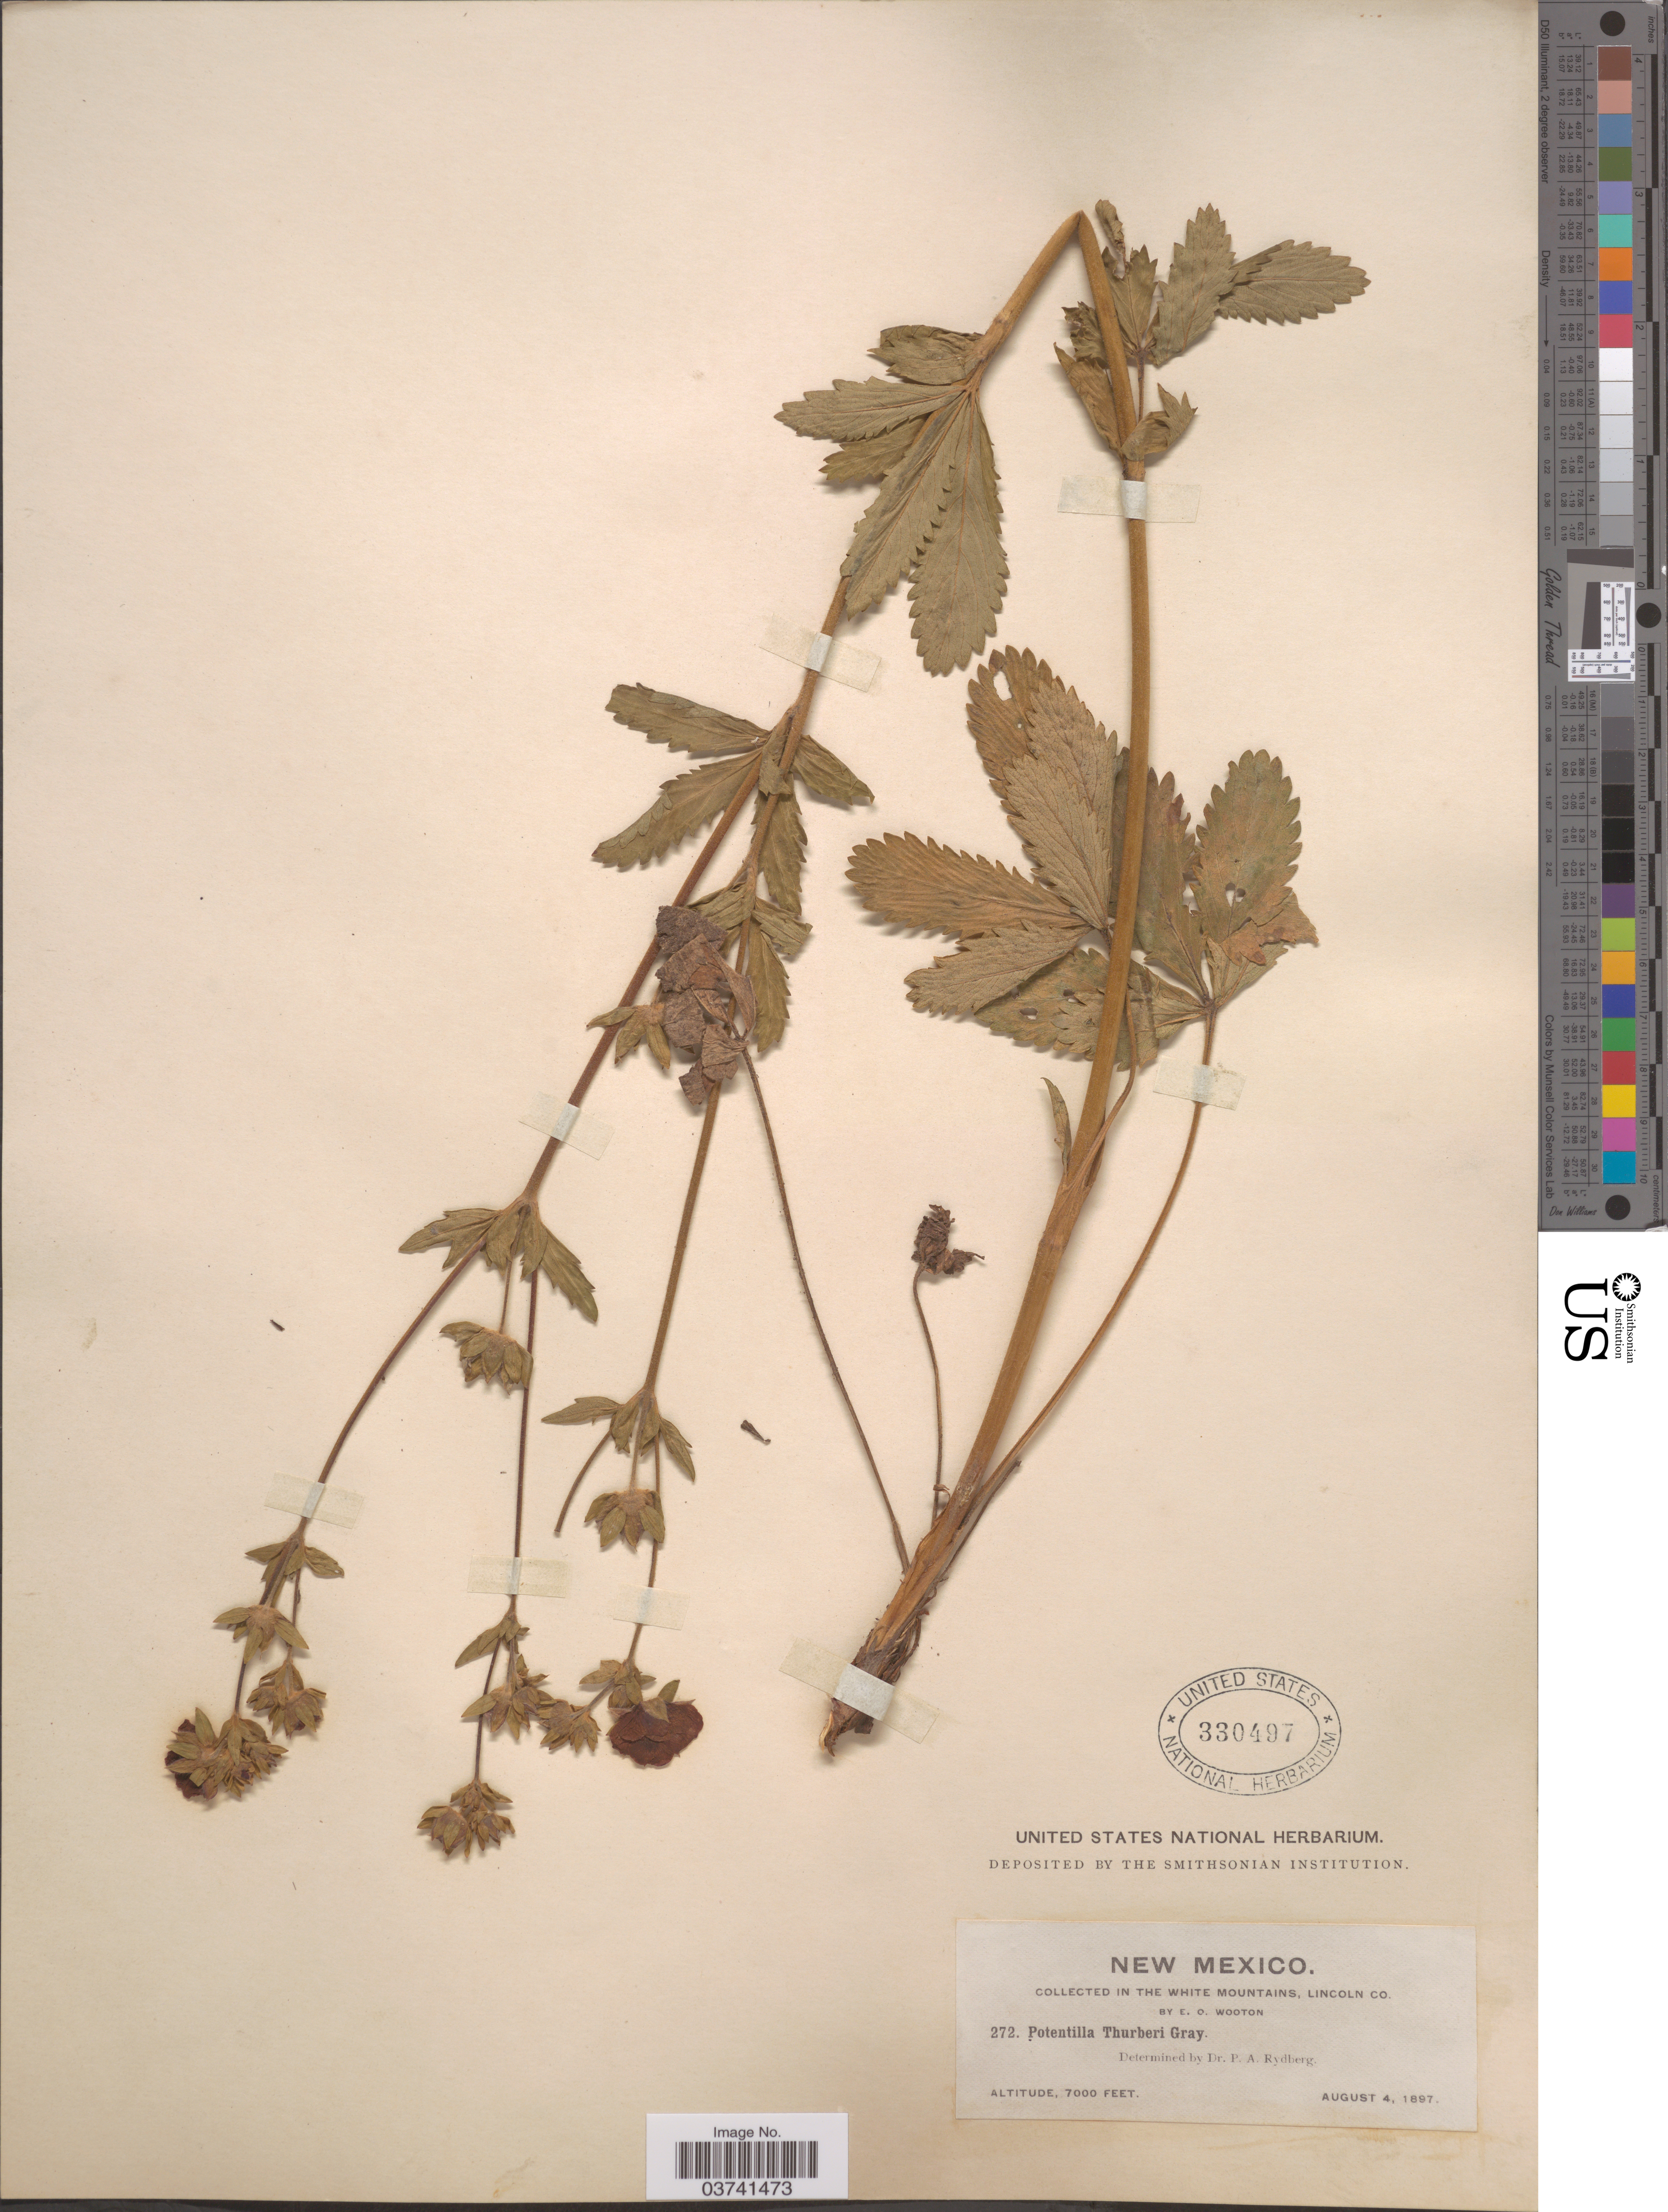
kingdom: Plantae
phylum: Tracheophyta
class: Magnoliopsida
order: Rosales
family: Rosaceae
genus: Potentilla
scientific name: Potentilla thurberi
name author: A. Gray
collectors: E. O. Wooton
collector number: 272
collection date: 1897-08-04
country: United States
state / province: New Mexico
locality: In the White Mountains, Lincoln Co.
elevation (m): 2134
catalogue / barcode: US 330497